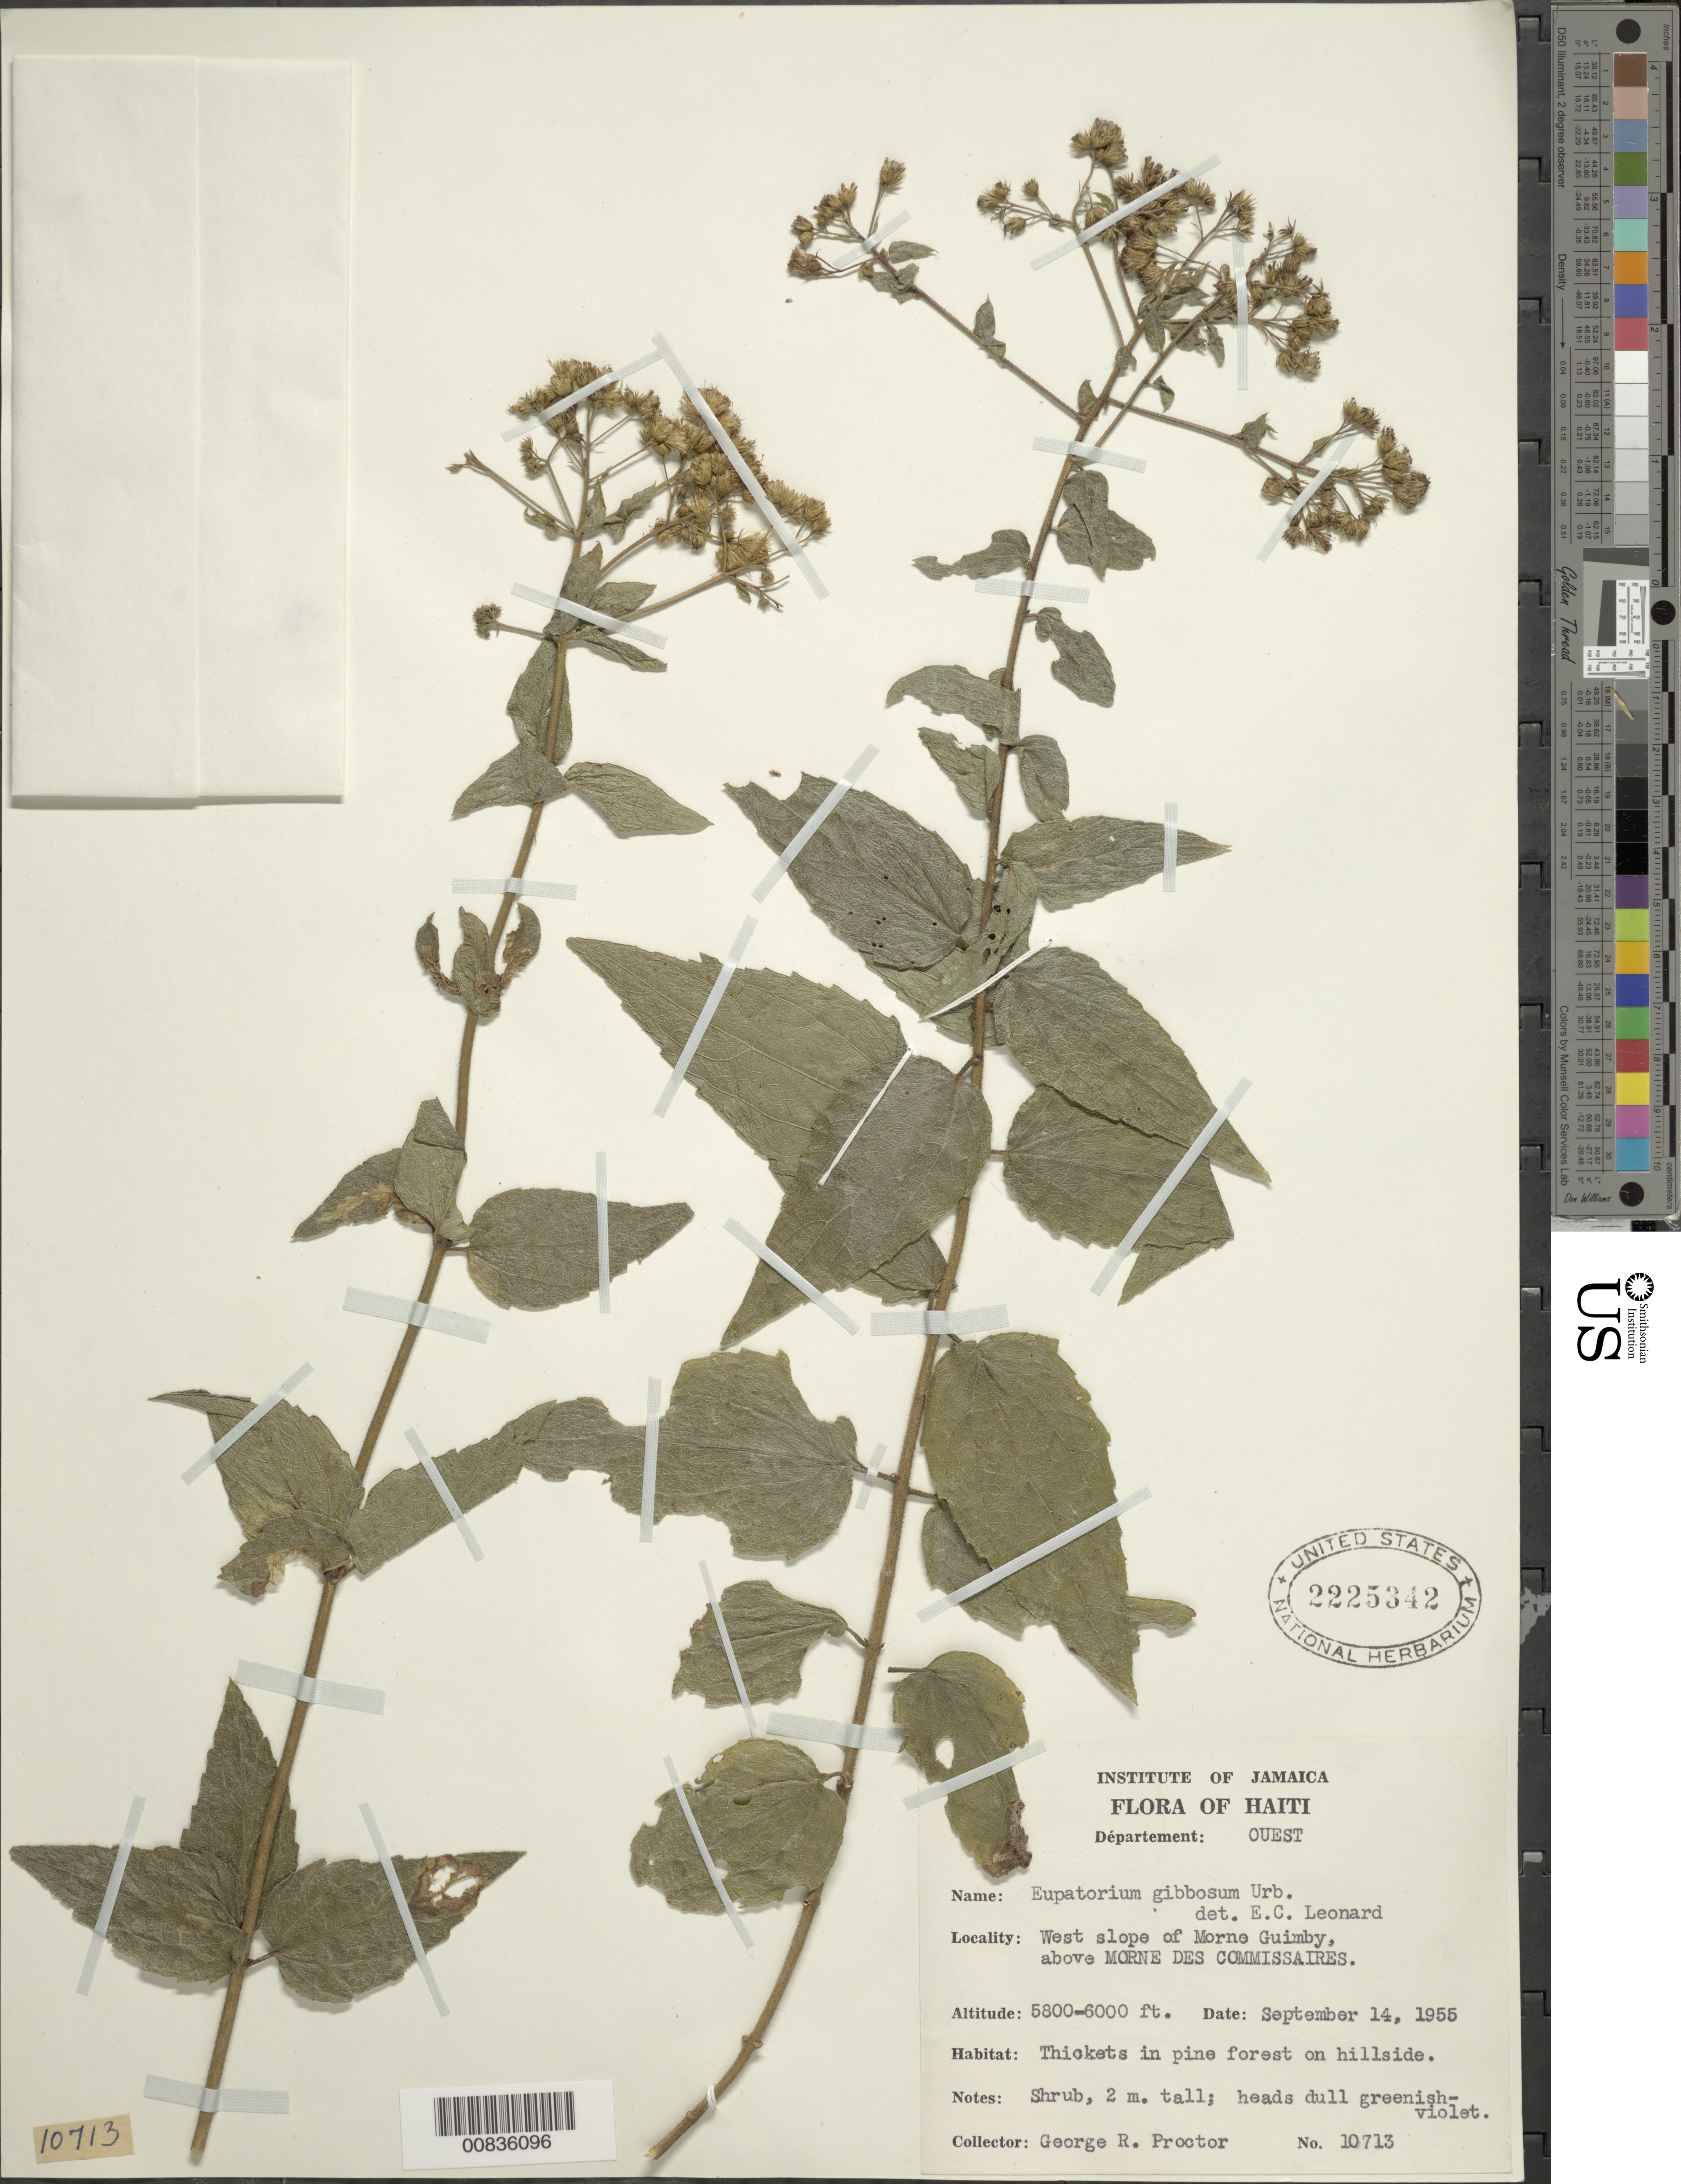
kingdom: Plantae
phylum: Tracheophyta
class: Magnoliopsida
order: Asterales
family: Asteraceae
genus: Koanophyllon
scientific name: Koanophyllon gibbosum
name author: (Urb.) R.M. King & H. Rob.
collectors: G. R. Proctor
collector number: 10713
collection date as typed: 14 Sep 1955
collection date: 1955-09-14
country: Haiti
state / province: Ouest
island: Hispaniola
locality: West slope of Morne Guimby, above Morne des Commissaires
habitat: Thickets in pine forest on hillside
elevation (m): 1768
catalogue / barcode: US 2225342